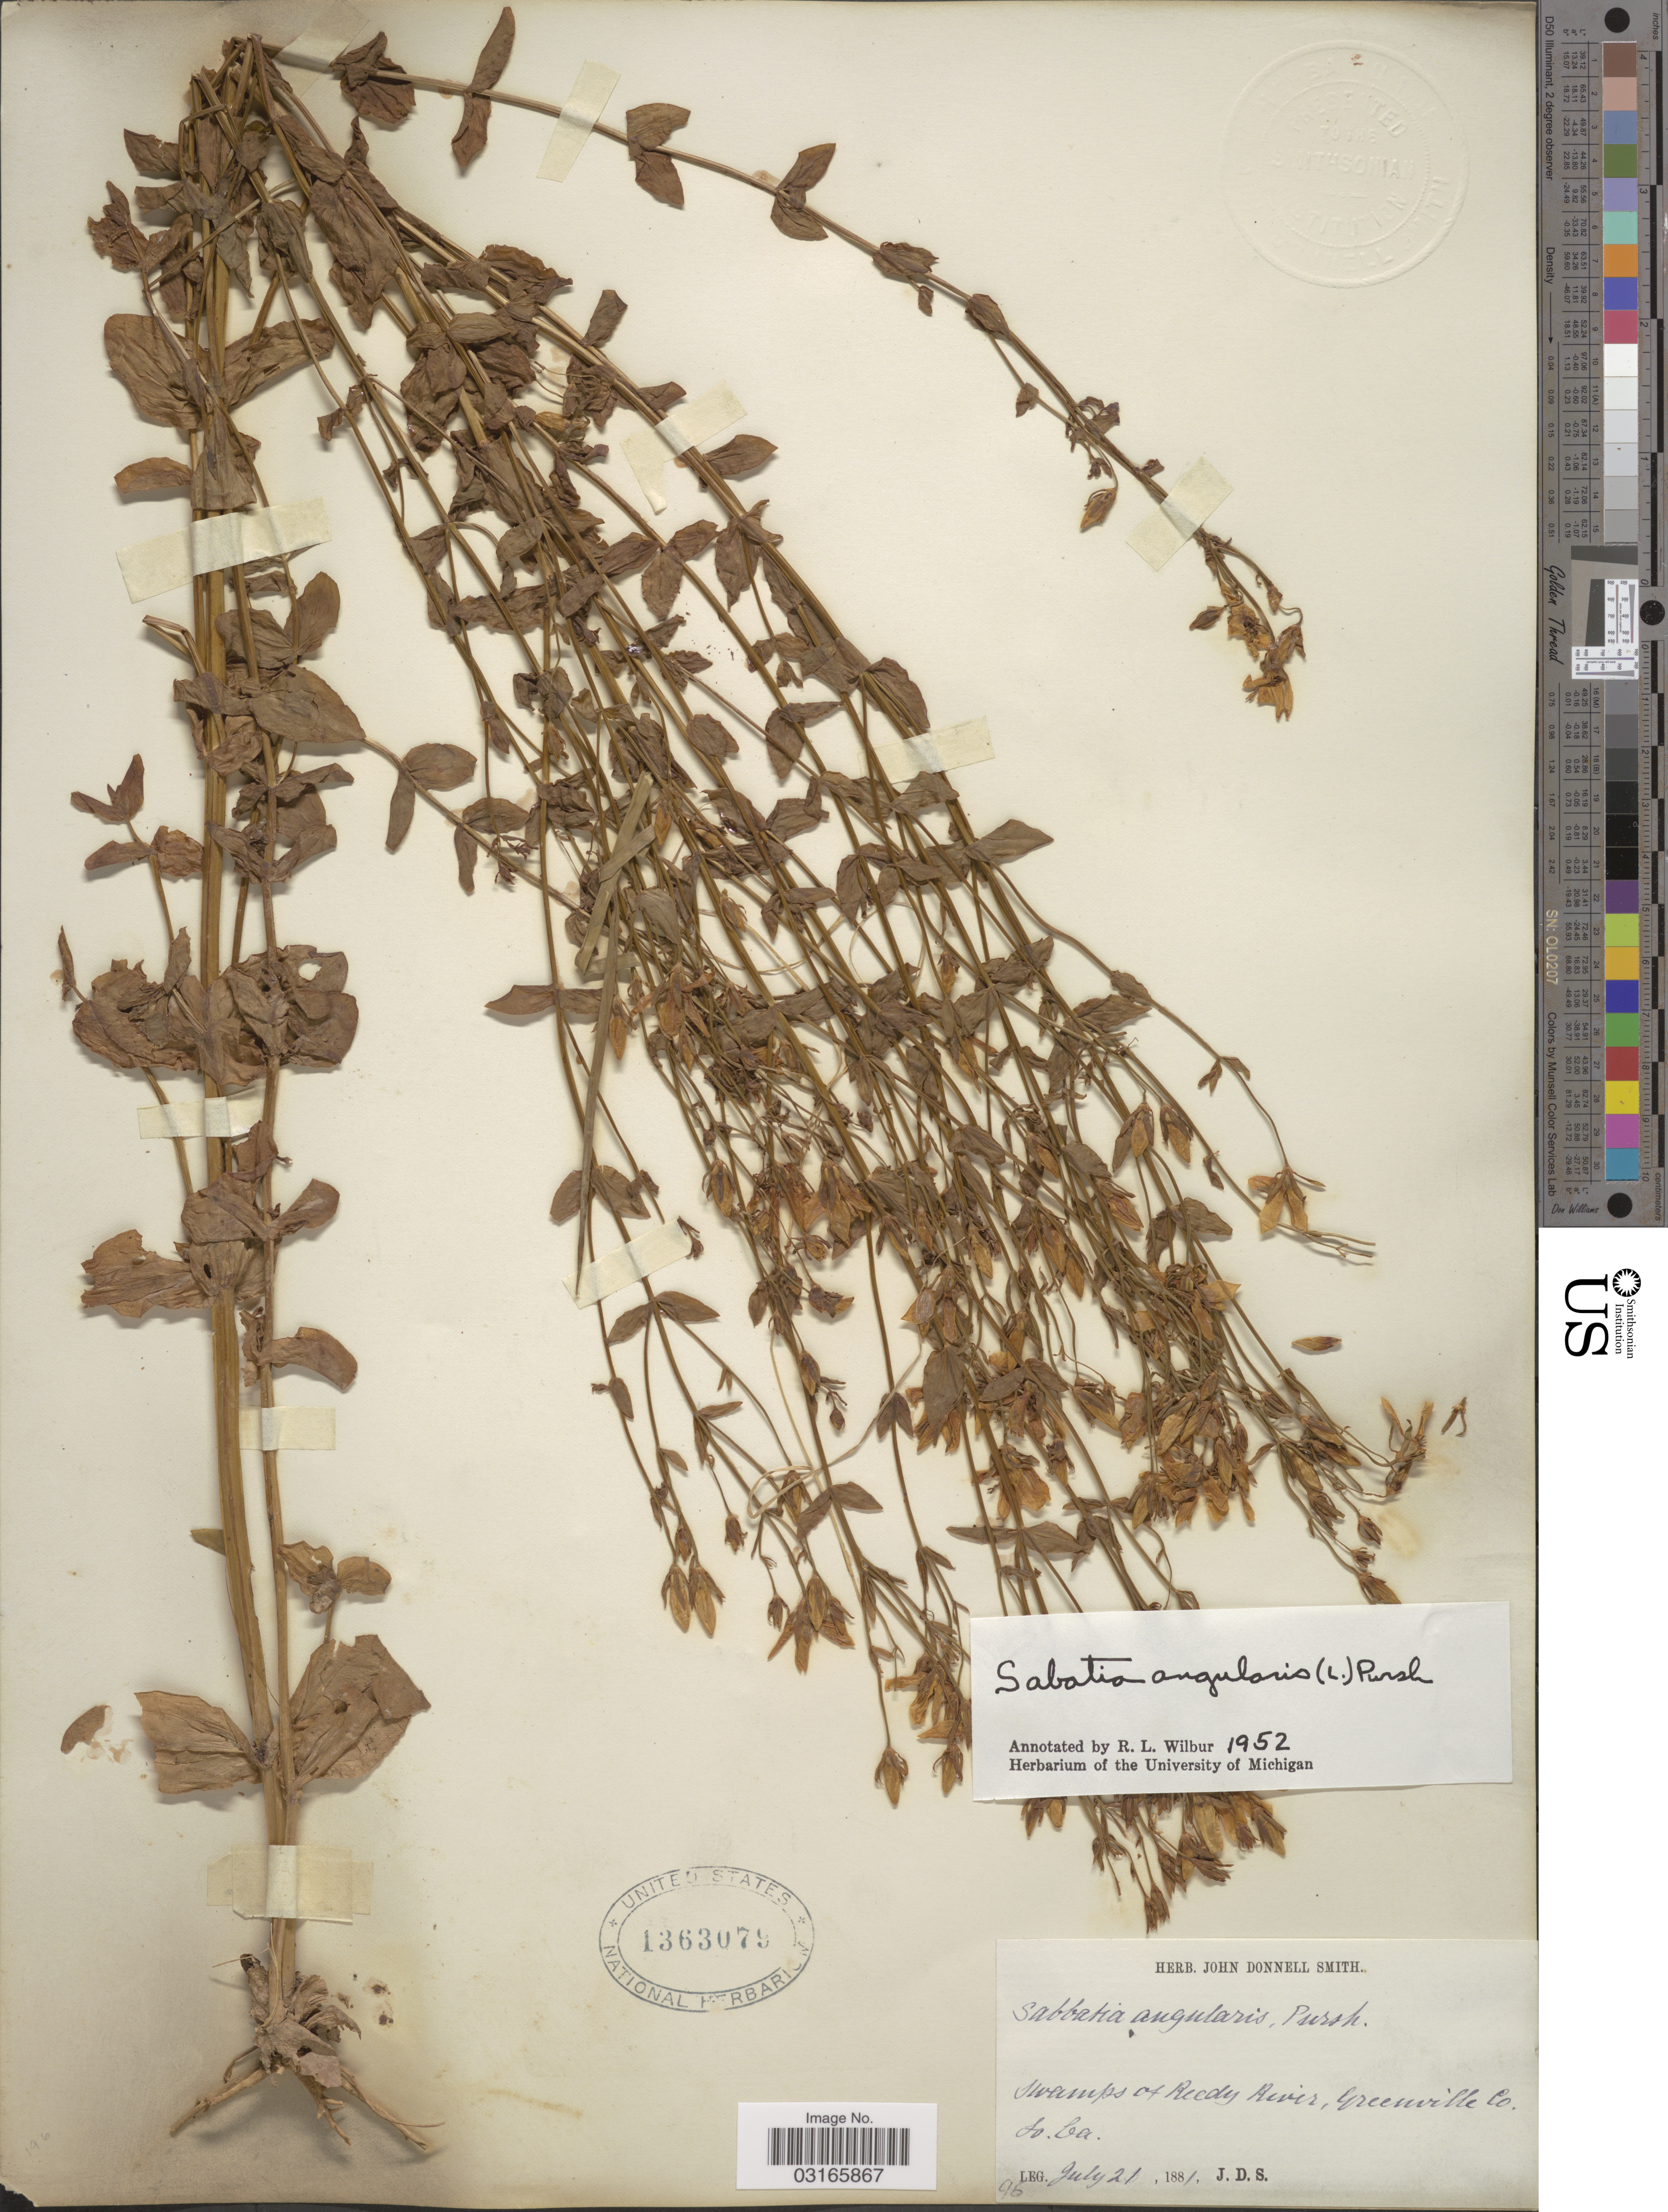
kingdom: Plantae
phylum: Tracheophyta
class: Magnoliopsida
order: Gentianales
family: Gentianaceae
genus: Sabatia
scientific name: Sabatia angularis (L.) Pursh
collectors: J. Donnell Smith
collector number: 96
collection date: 1881-07-21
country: United States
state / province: South Carolina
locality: Swamps of Reedy River, Greenville Co.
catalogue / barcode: US 1363079